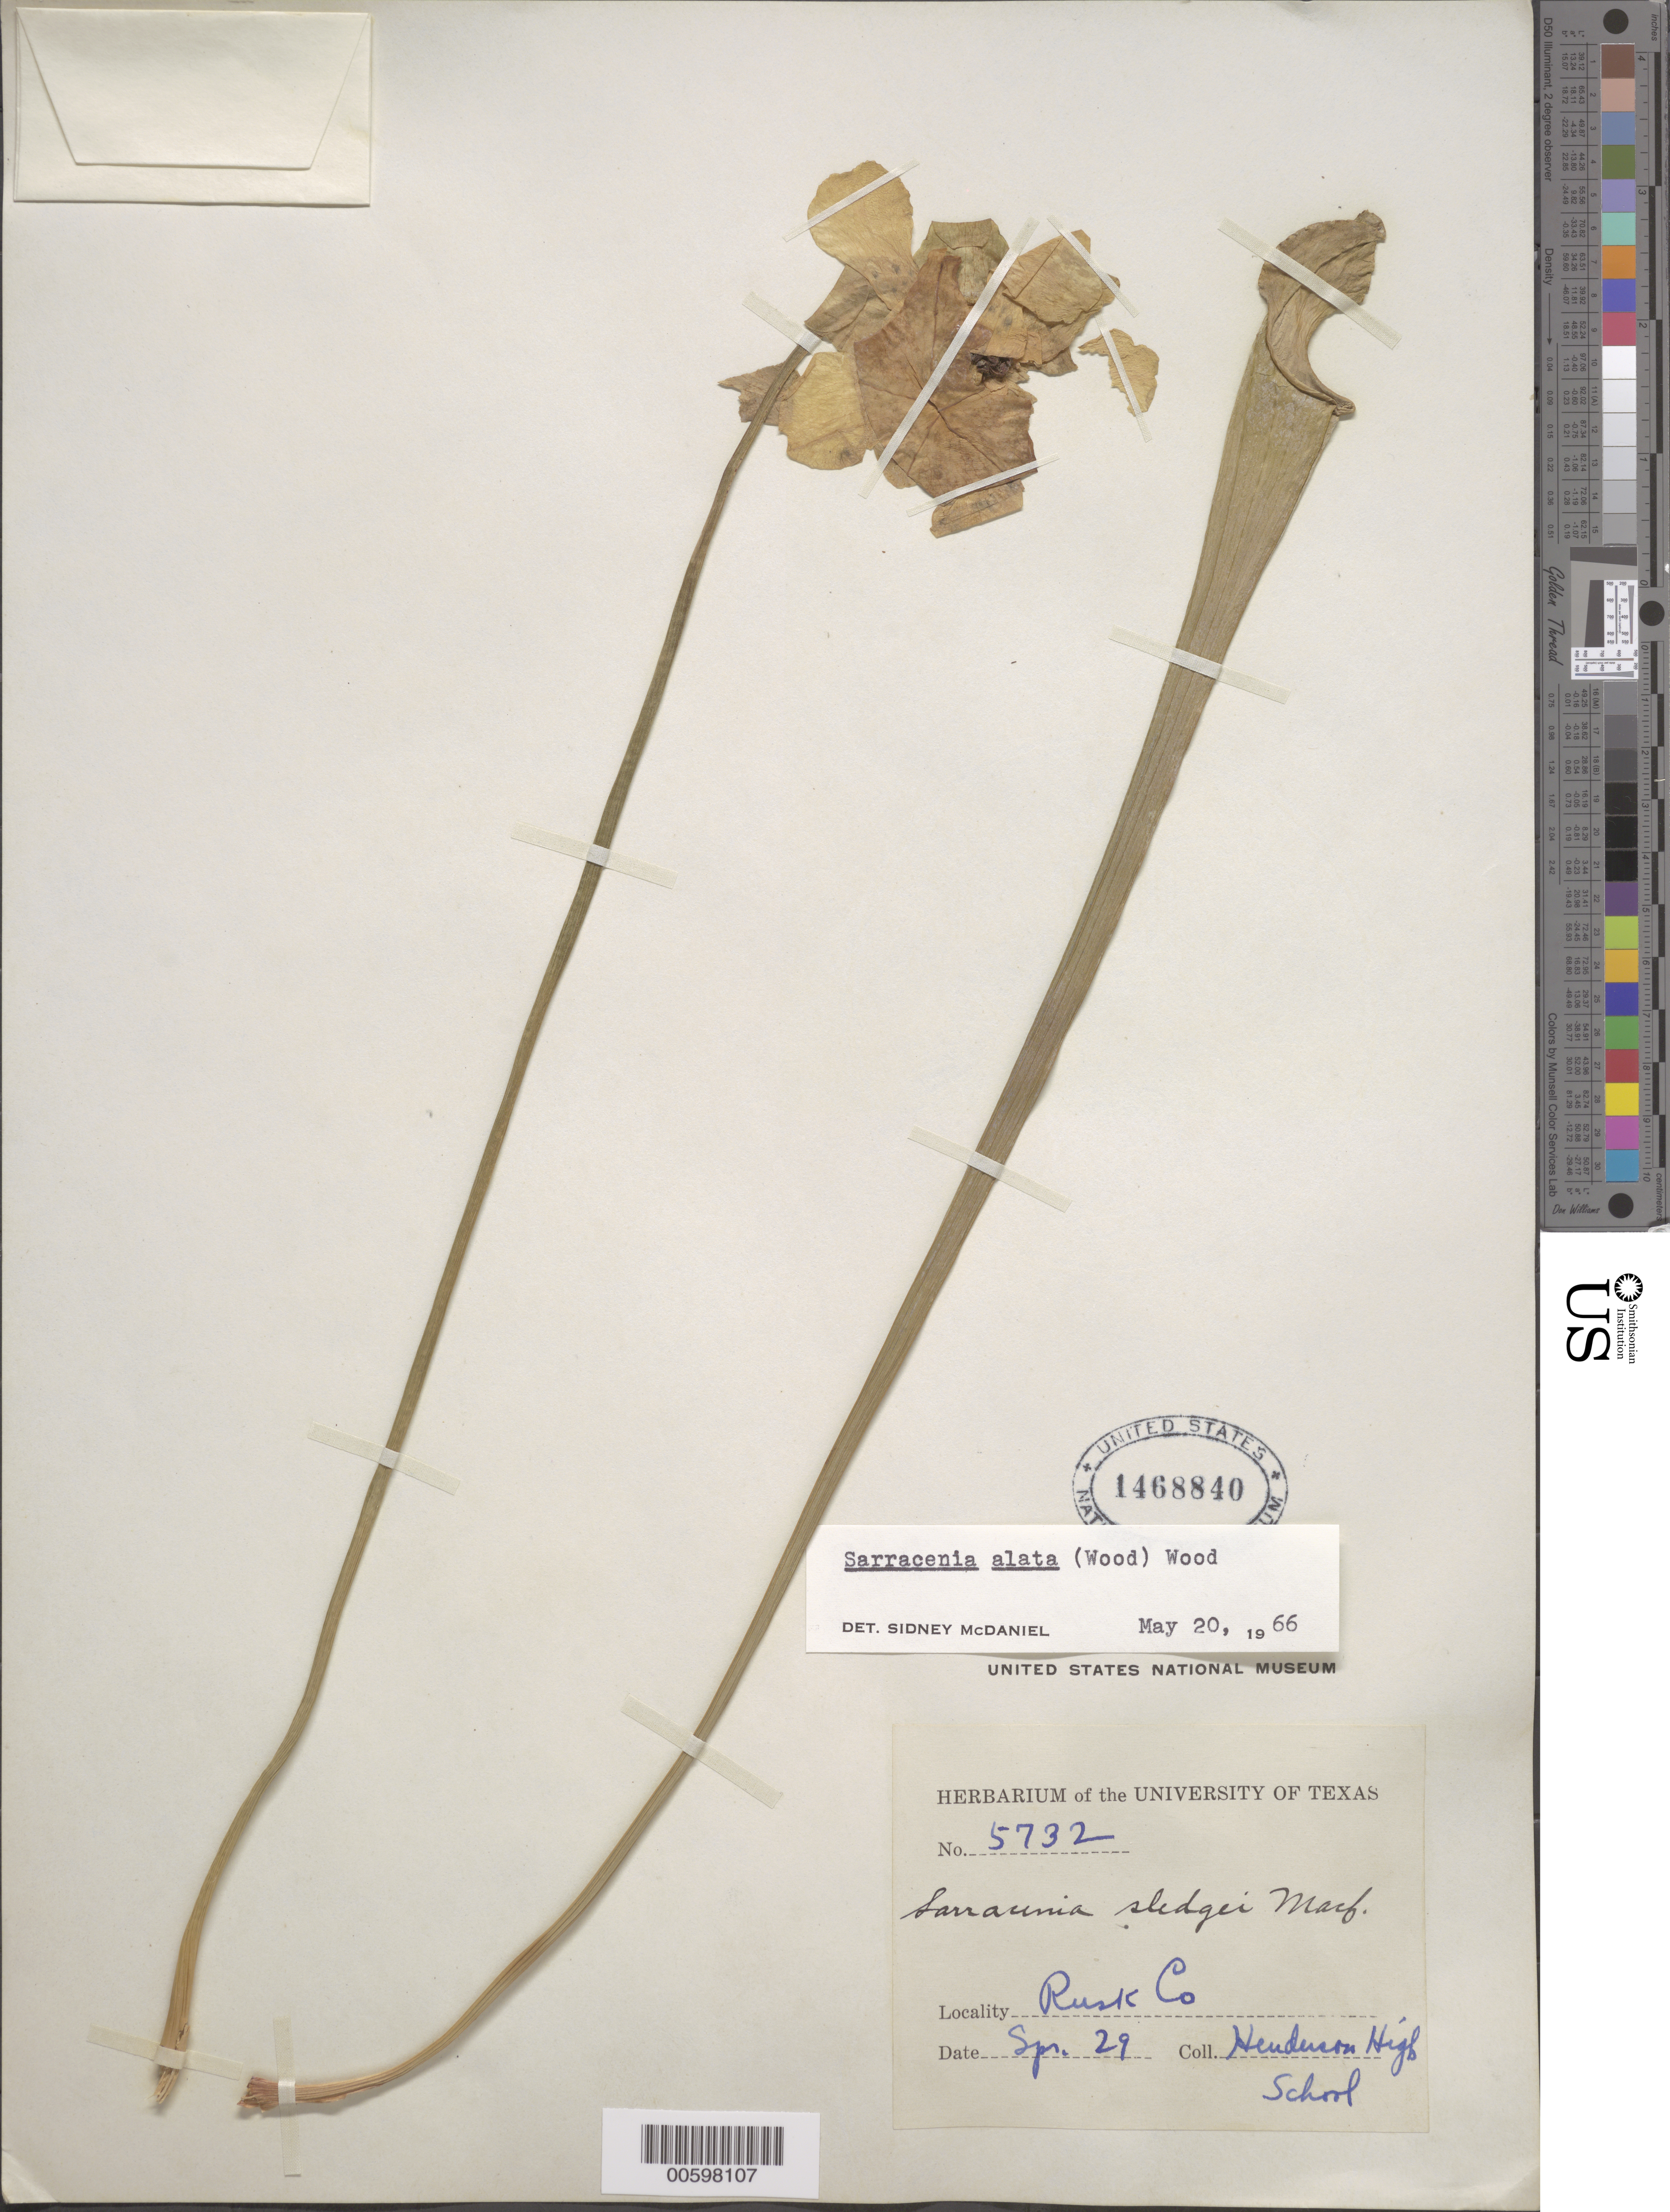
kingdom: Plantae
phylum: Tracheophyta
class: Magnoliopsida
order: Ericales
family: Sarraceniaceae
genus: Sarracenia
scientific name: Sarracenia alata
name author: (Alph. Wood) Alph. Wood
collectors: Henderson High School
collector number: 5732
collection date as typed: Spr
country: United States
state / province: Texas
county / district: Rusk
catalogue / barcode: US 1468840